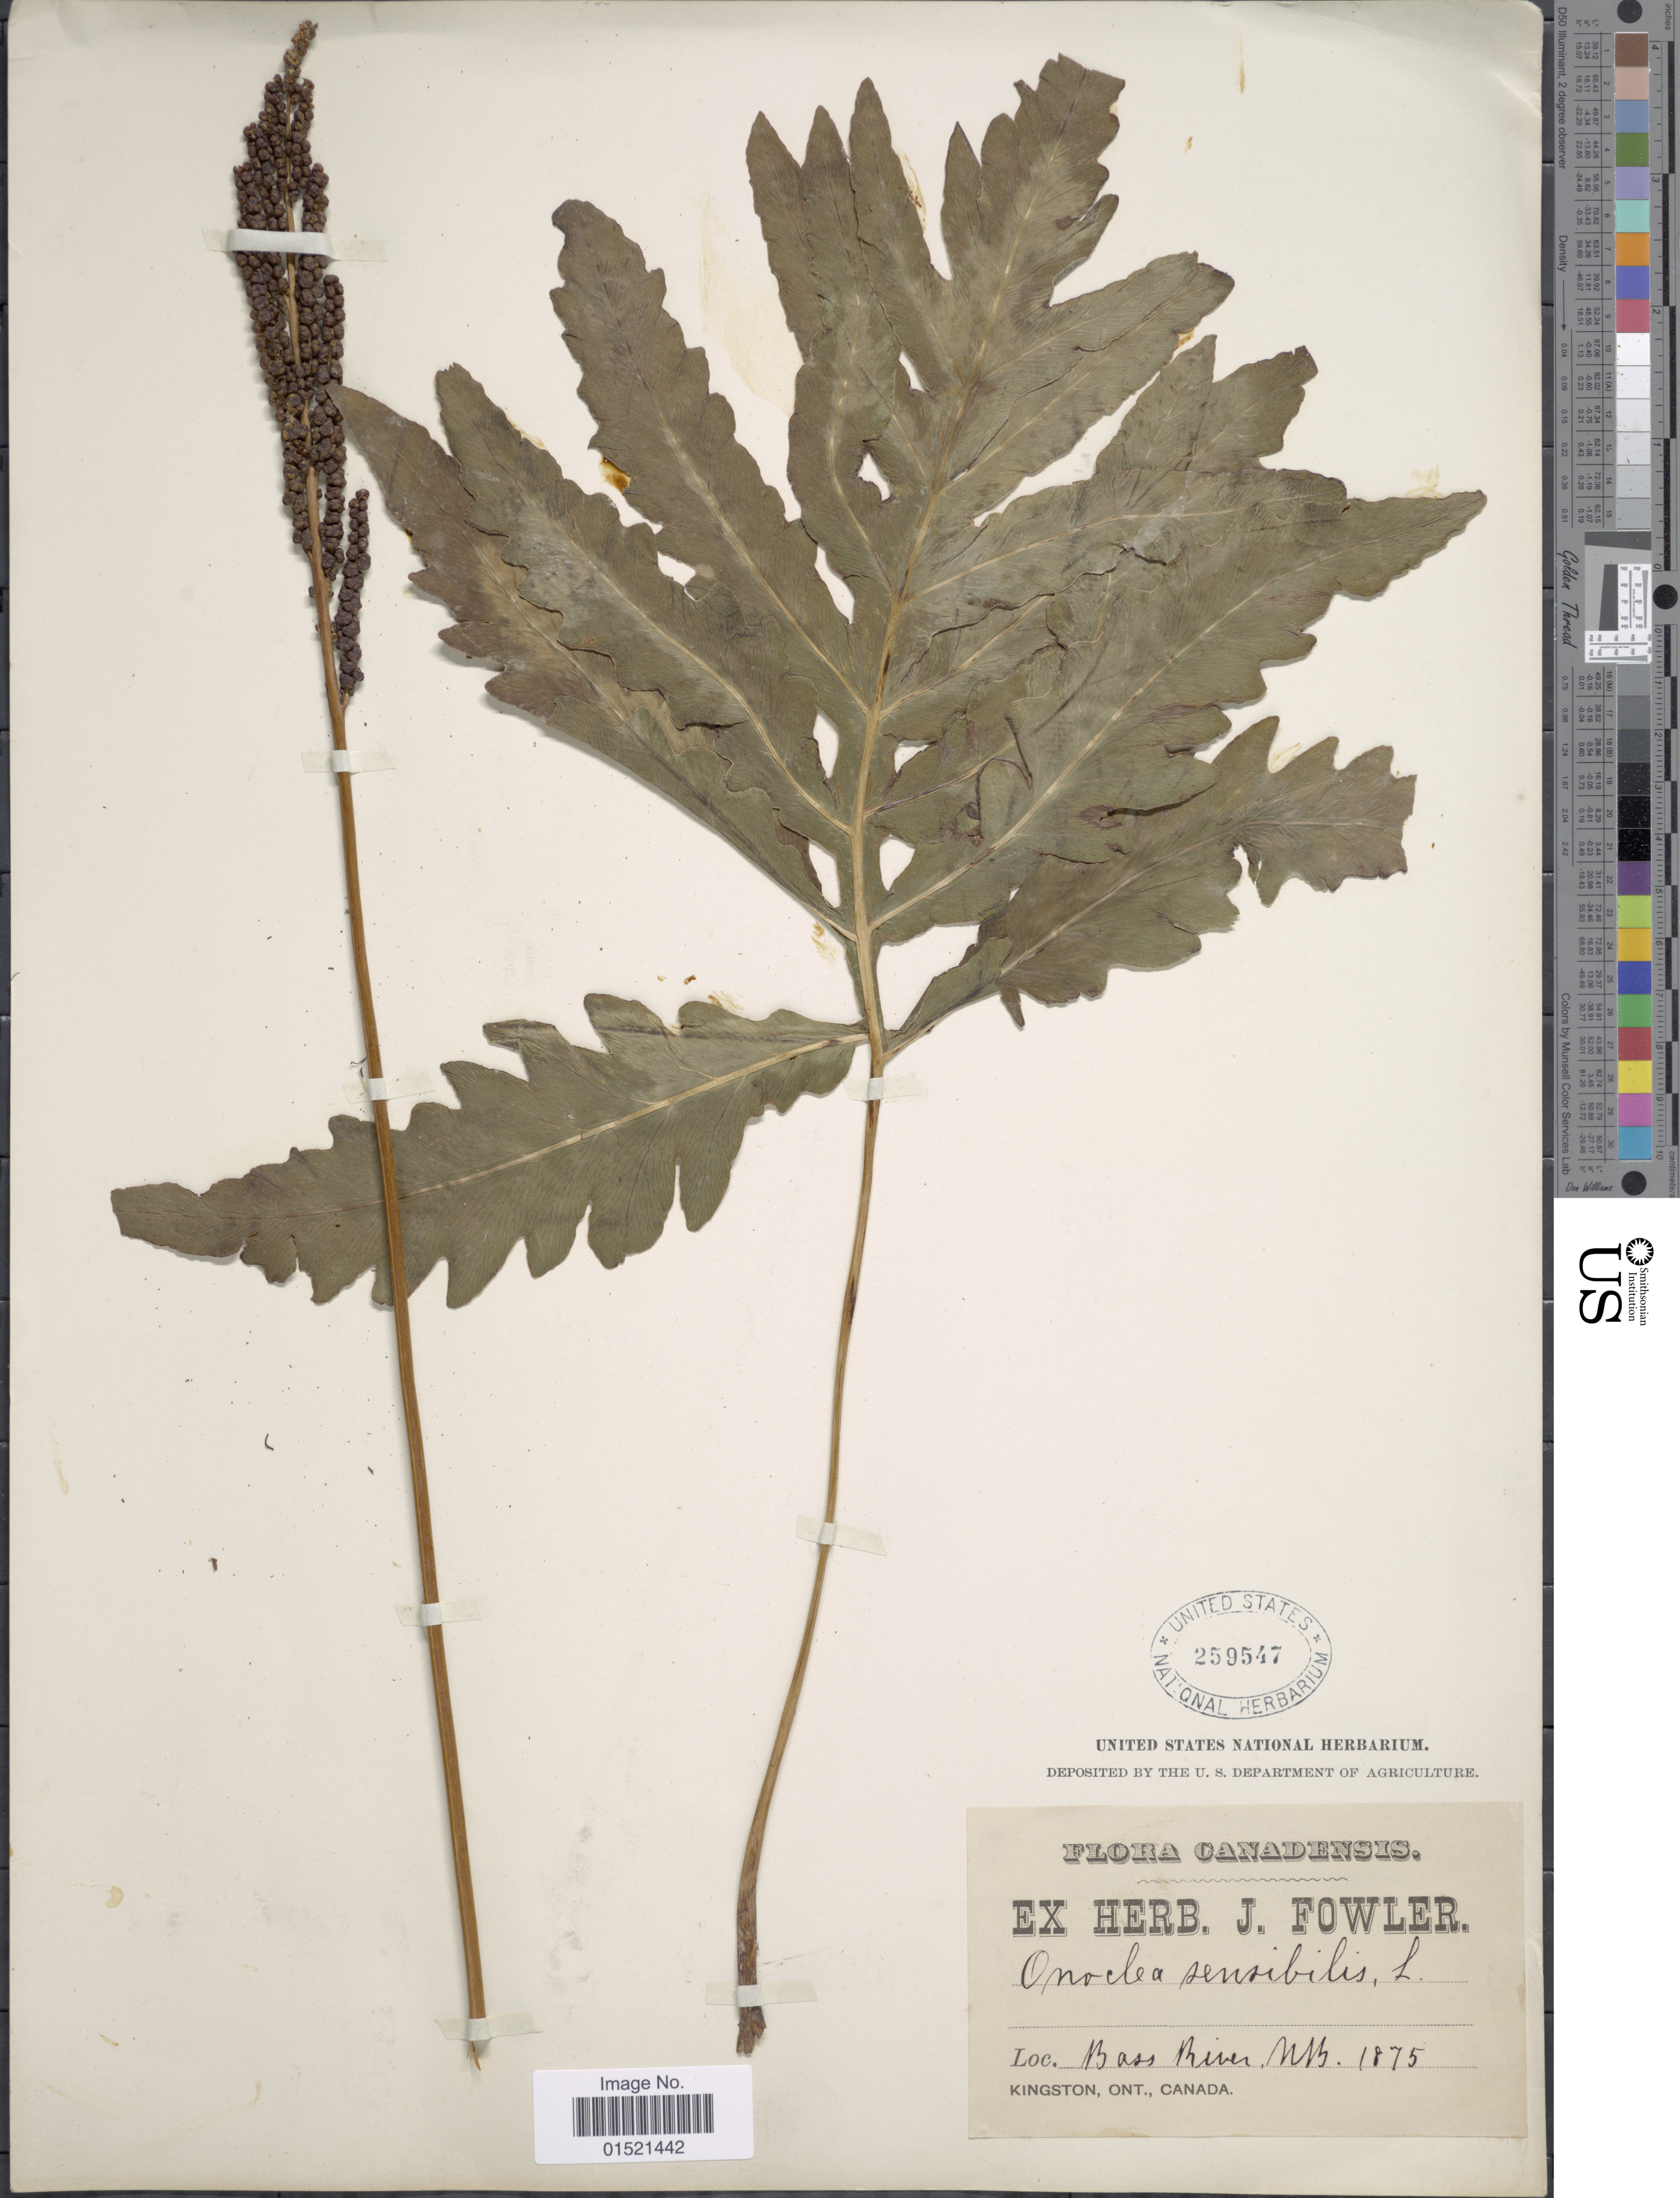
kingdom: Plantae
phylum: Tracheophyta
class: Polypodiopsida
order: Polypodiales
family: Onocleaceae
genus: Onoclea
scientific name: Onoclea sensibilis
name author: L.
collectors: ex herb. J. Fowler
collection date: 1875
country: Canada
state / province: Ontario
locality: Bass River Mts. Kingston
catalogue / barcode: US 259547